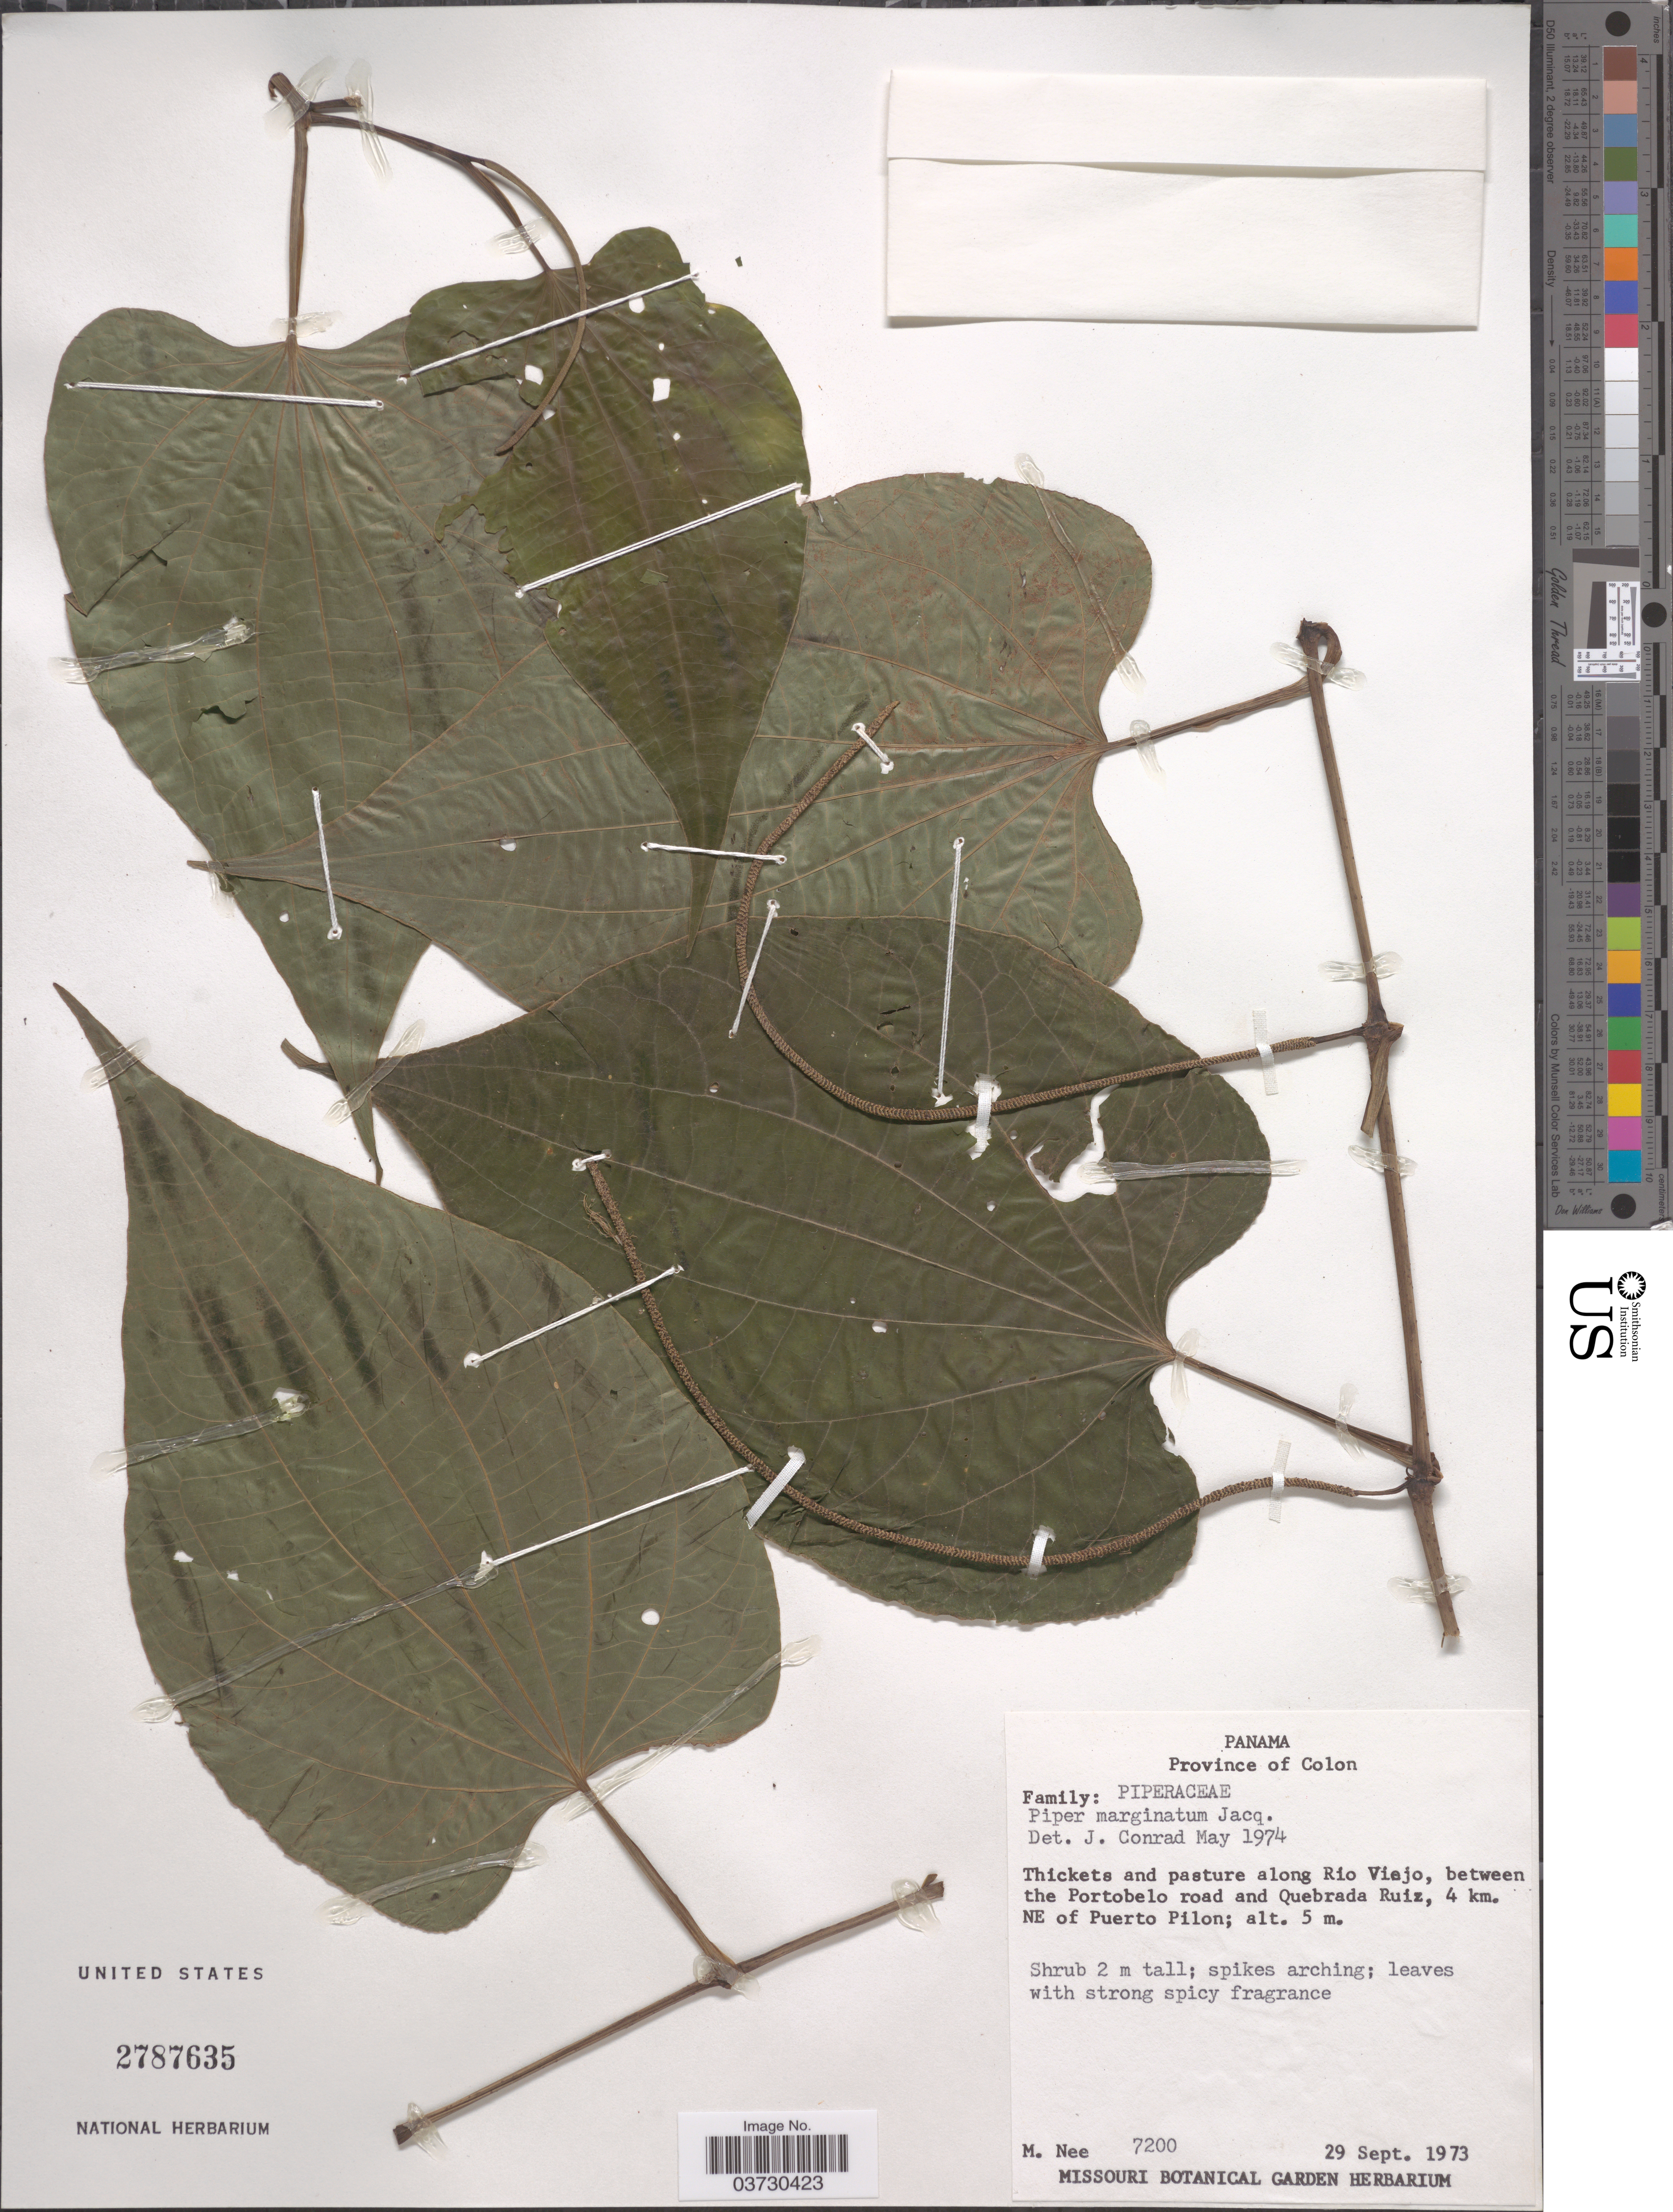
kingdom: Plantae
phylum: Tracheophyta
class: Magnoliopsida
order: Piperales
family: Piperaceae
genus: Piper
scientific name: Piper marginatum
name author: Jacq.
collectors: M. Nee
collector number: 7200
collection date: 1973-09-29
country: Panama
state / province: Colón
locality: Along Rio Viejo, between the Portobelo road and Quebrada Ruiz, 4 km. NE of Puerto Pilon.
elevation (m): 5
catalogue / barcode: US 2787635